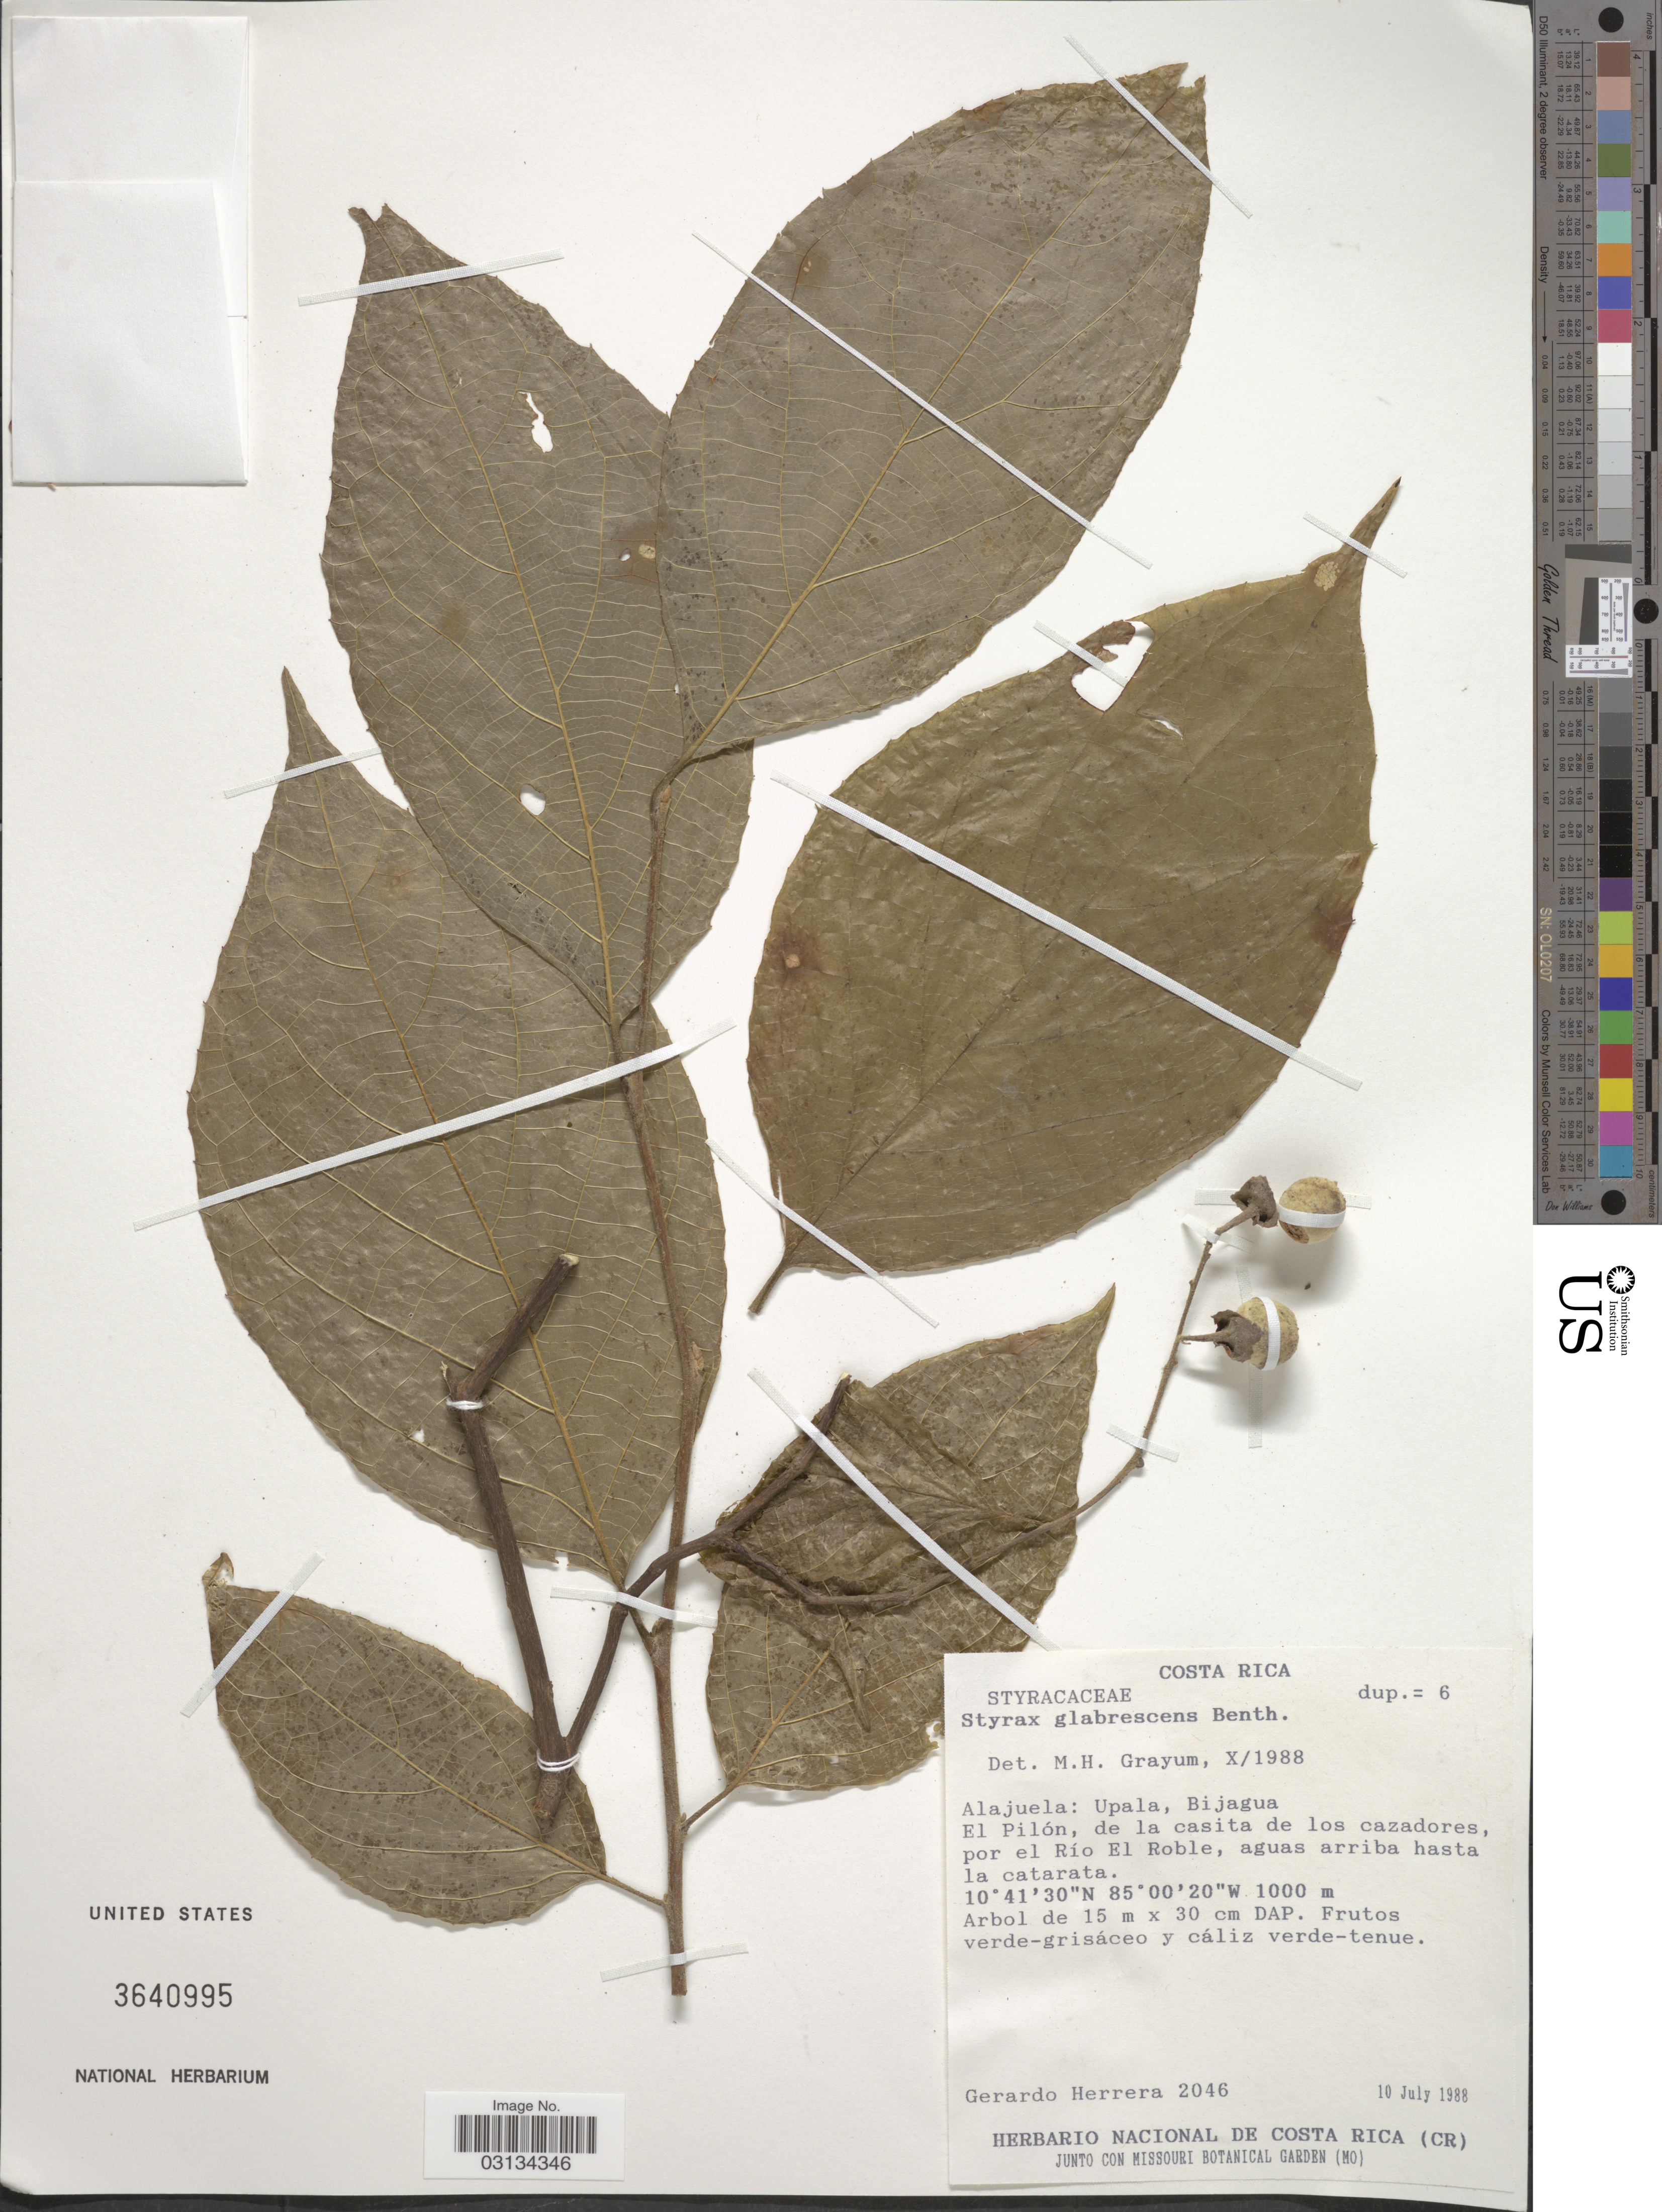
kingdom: Plantae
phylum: Tracheophyta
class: Magnoliopsida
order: Ericales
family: Styracaceae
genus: Styrax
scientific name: Styrax glabrescens Benth. var. glabrescens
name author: Benth.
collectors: G. Herrera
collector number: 2046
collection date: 1988-07-10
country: Costa Rica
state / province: Alajuela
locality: Upala, Bijagua. El Pilón, de la casita de los cazadores, por el Río El Roble, aguas arriba hasta la catarata.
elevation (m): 1000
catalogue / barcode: US 3640995